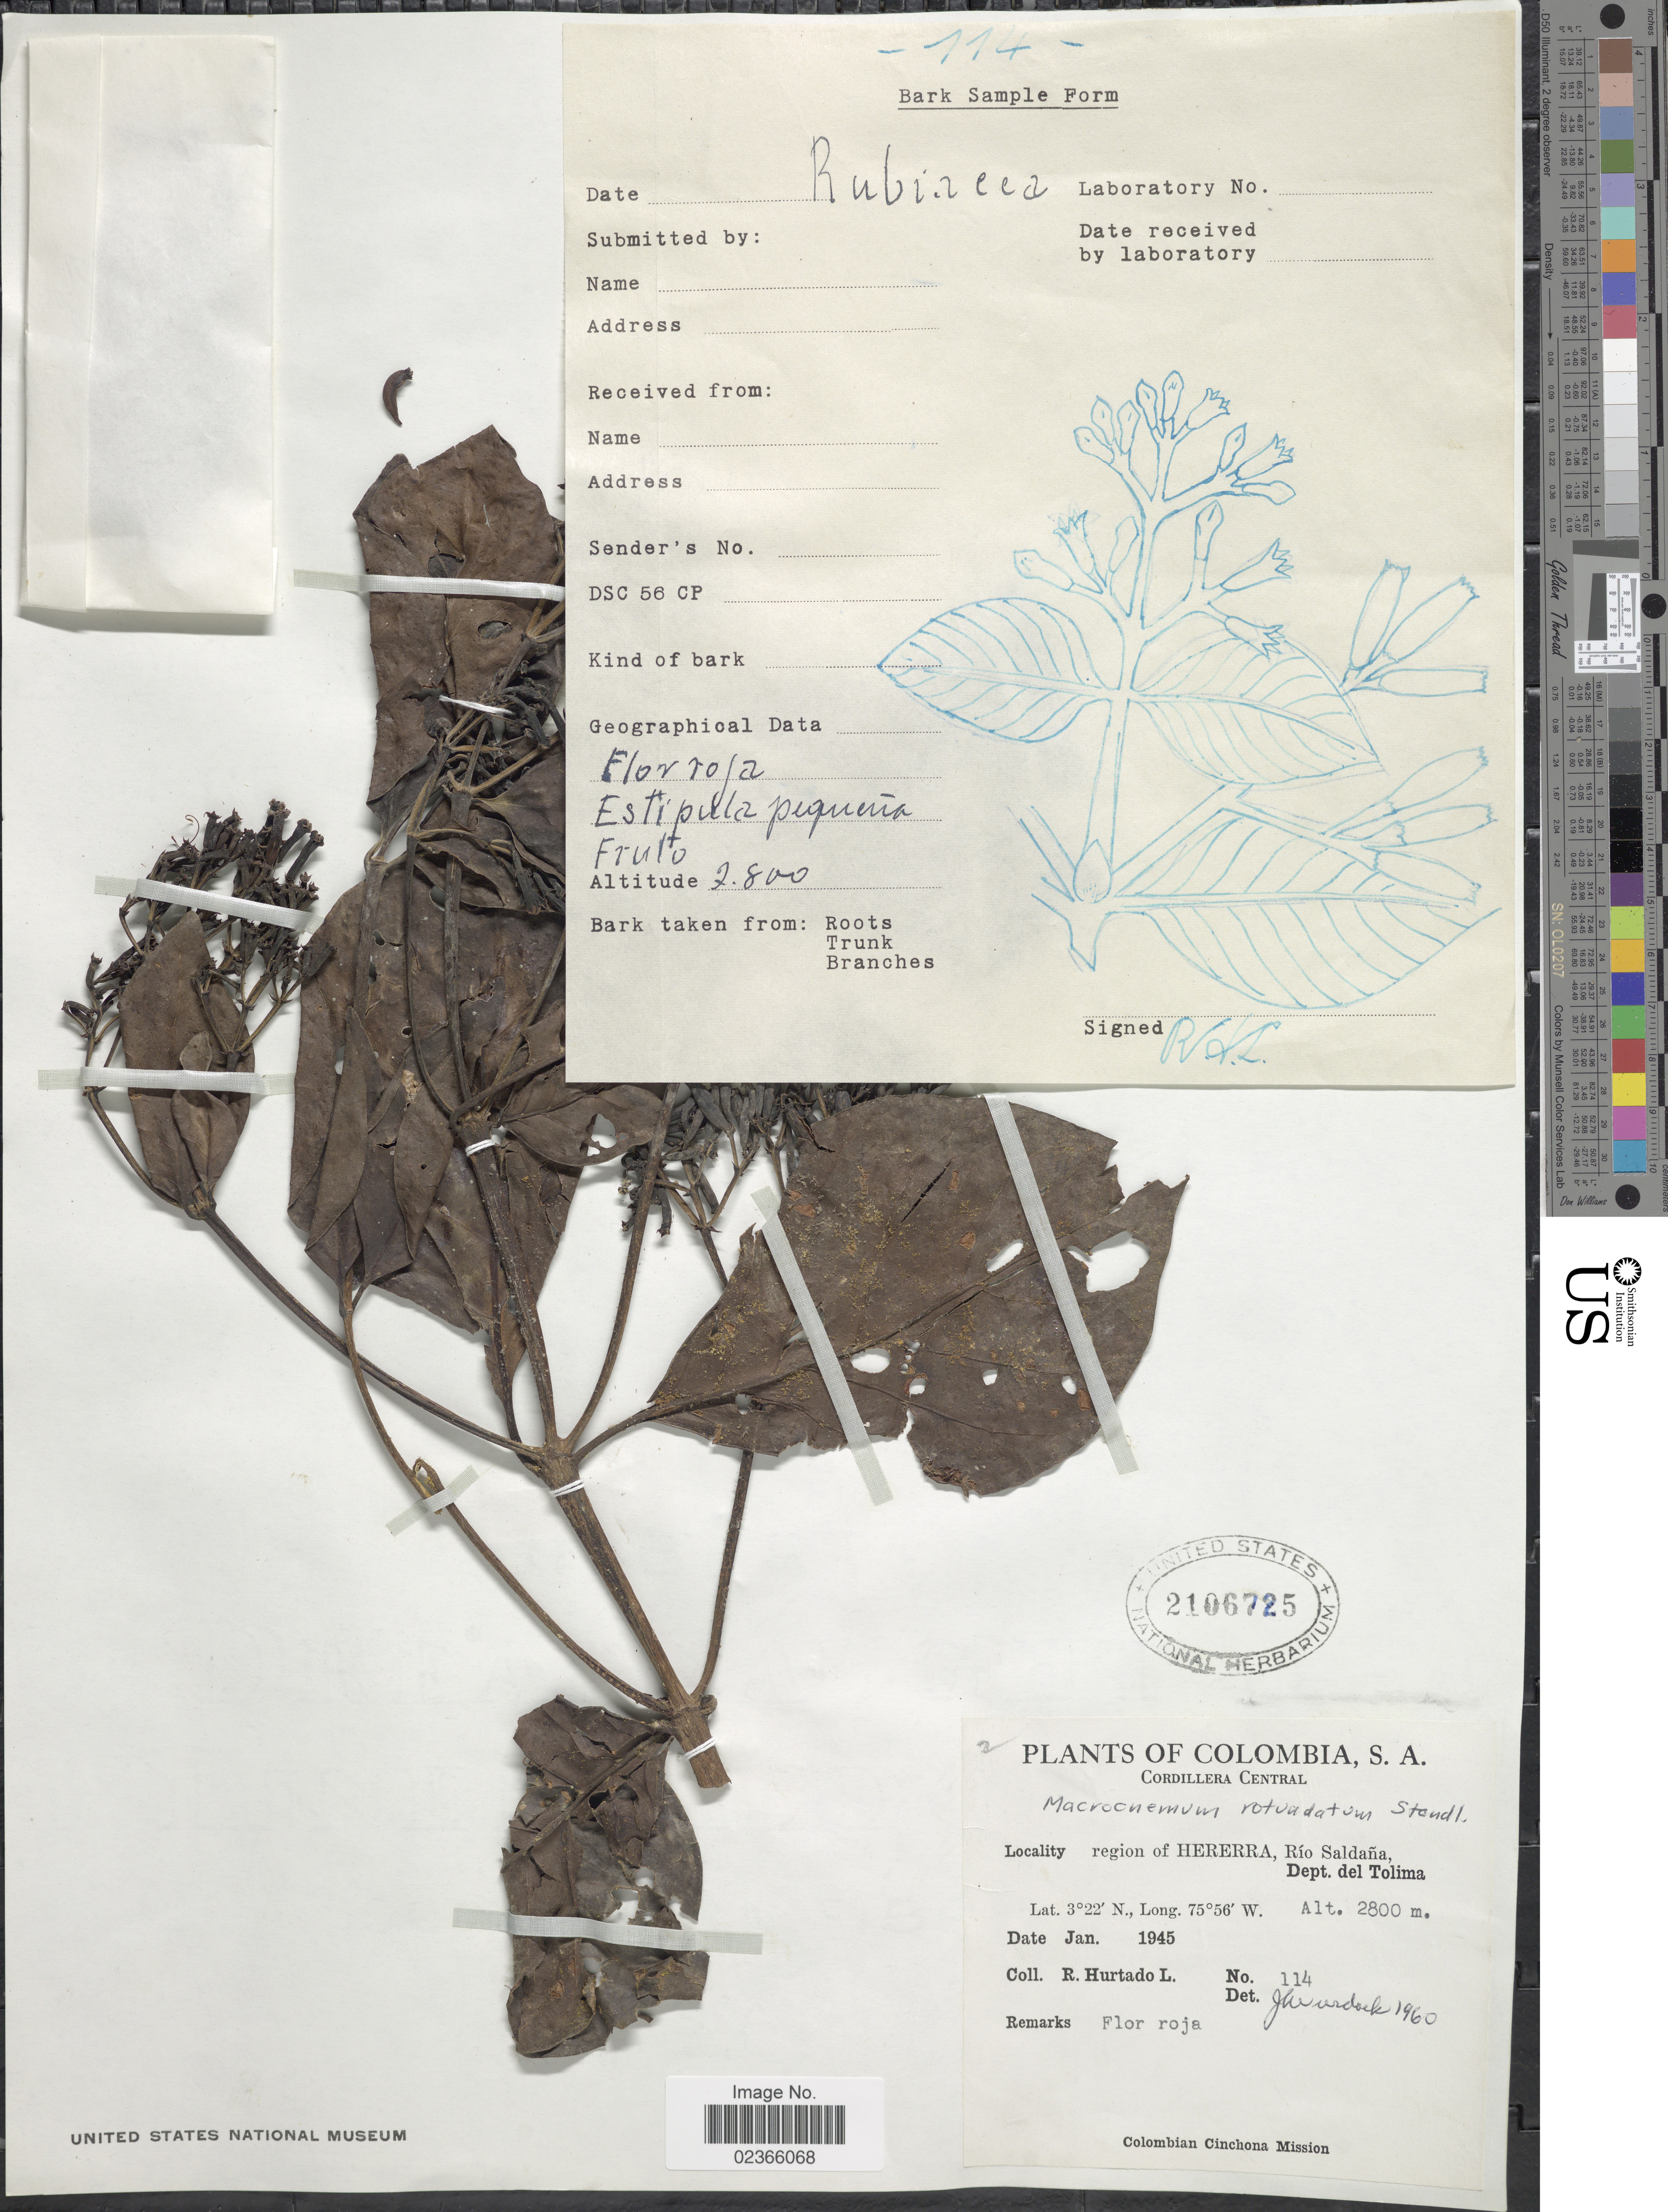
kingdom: Plantae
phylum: Tracheophyta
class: Magnoliopsida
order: Gentianales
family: Rubiaceae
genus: Macrocnemum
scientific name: Macrocnemum rotundatum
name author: Standl.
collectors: R. Hurtado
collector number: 114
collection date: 1945-01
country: Colombia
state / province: Tolima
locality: Cordillera Central, Region of Herrera, Rio Saldana, Dept. of Tolima.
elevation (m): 2800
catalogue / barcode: US 2106725